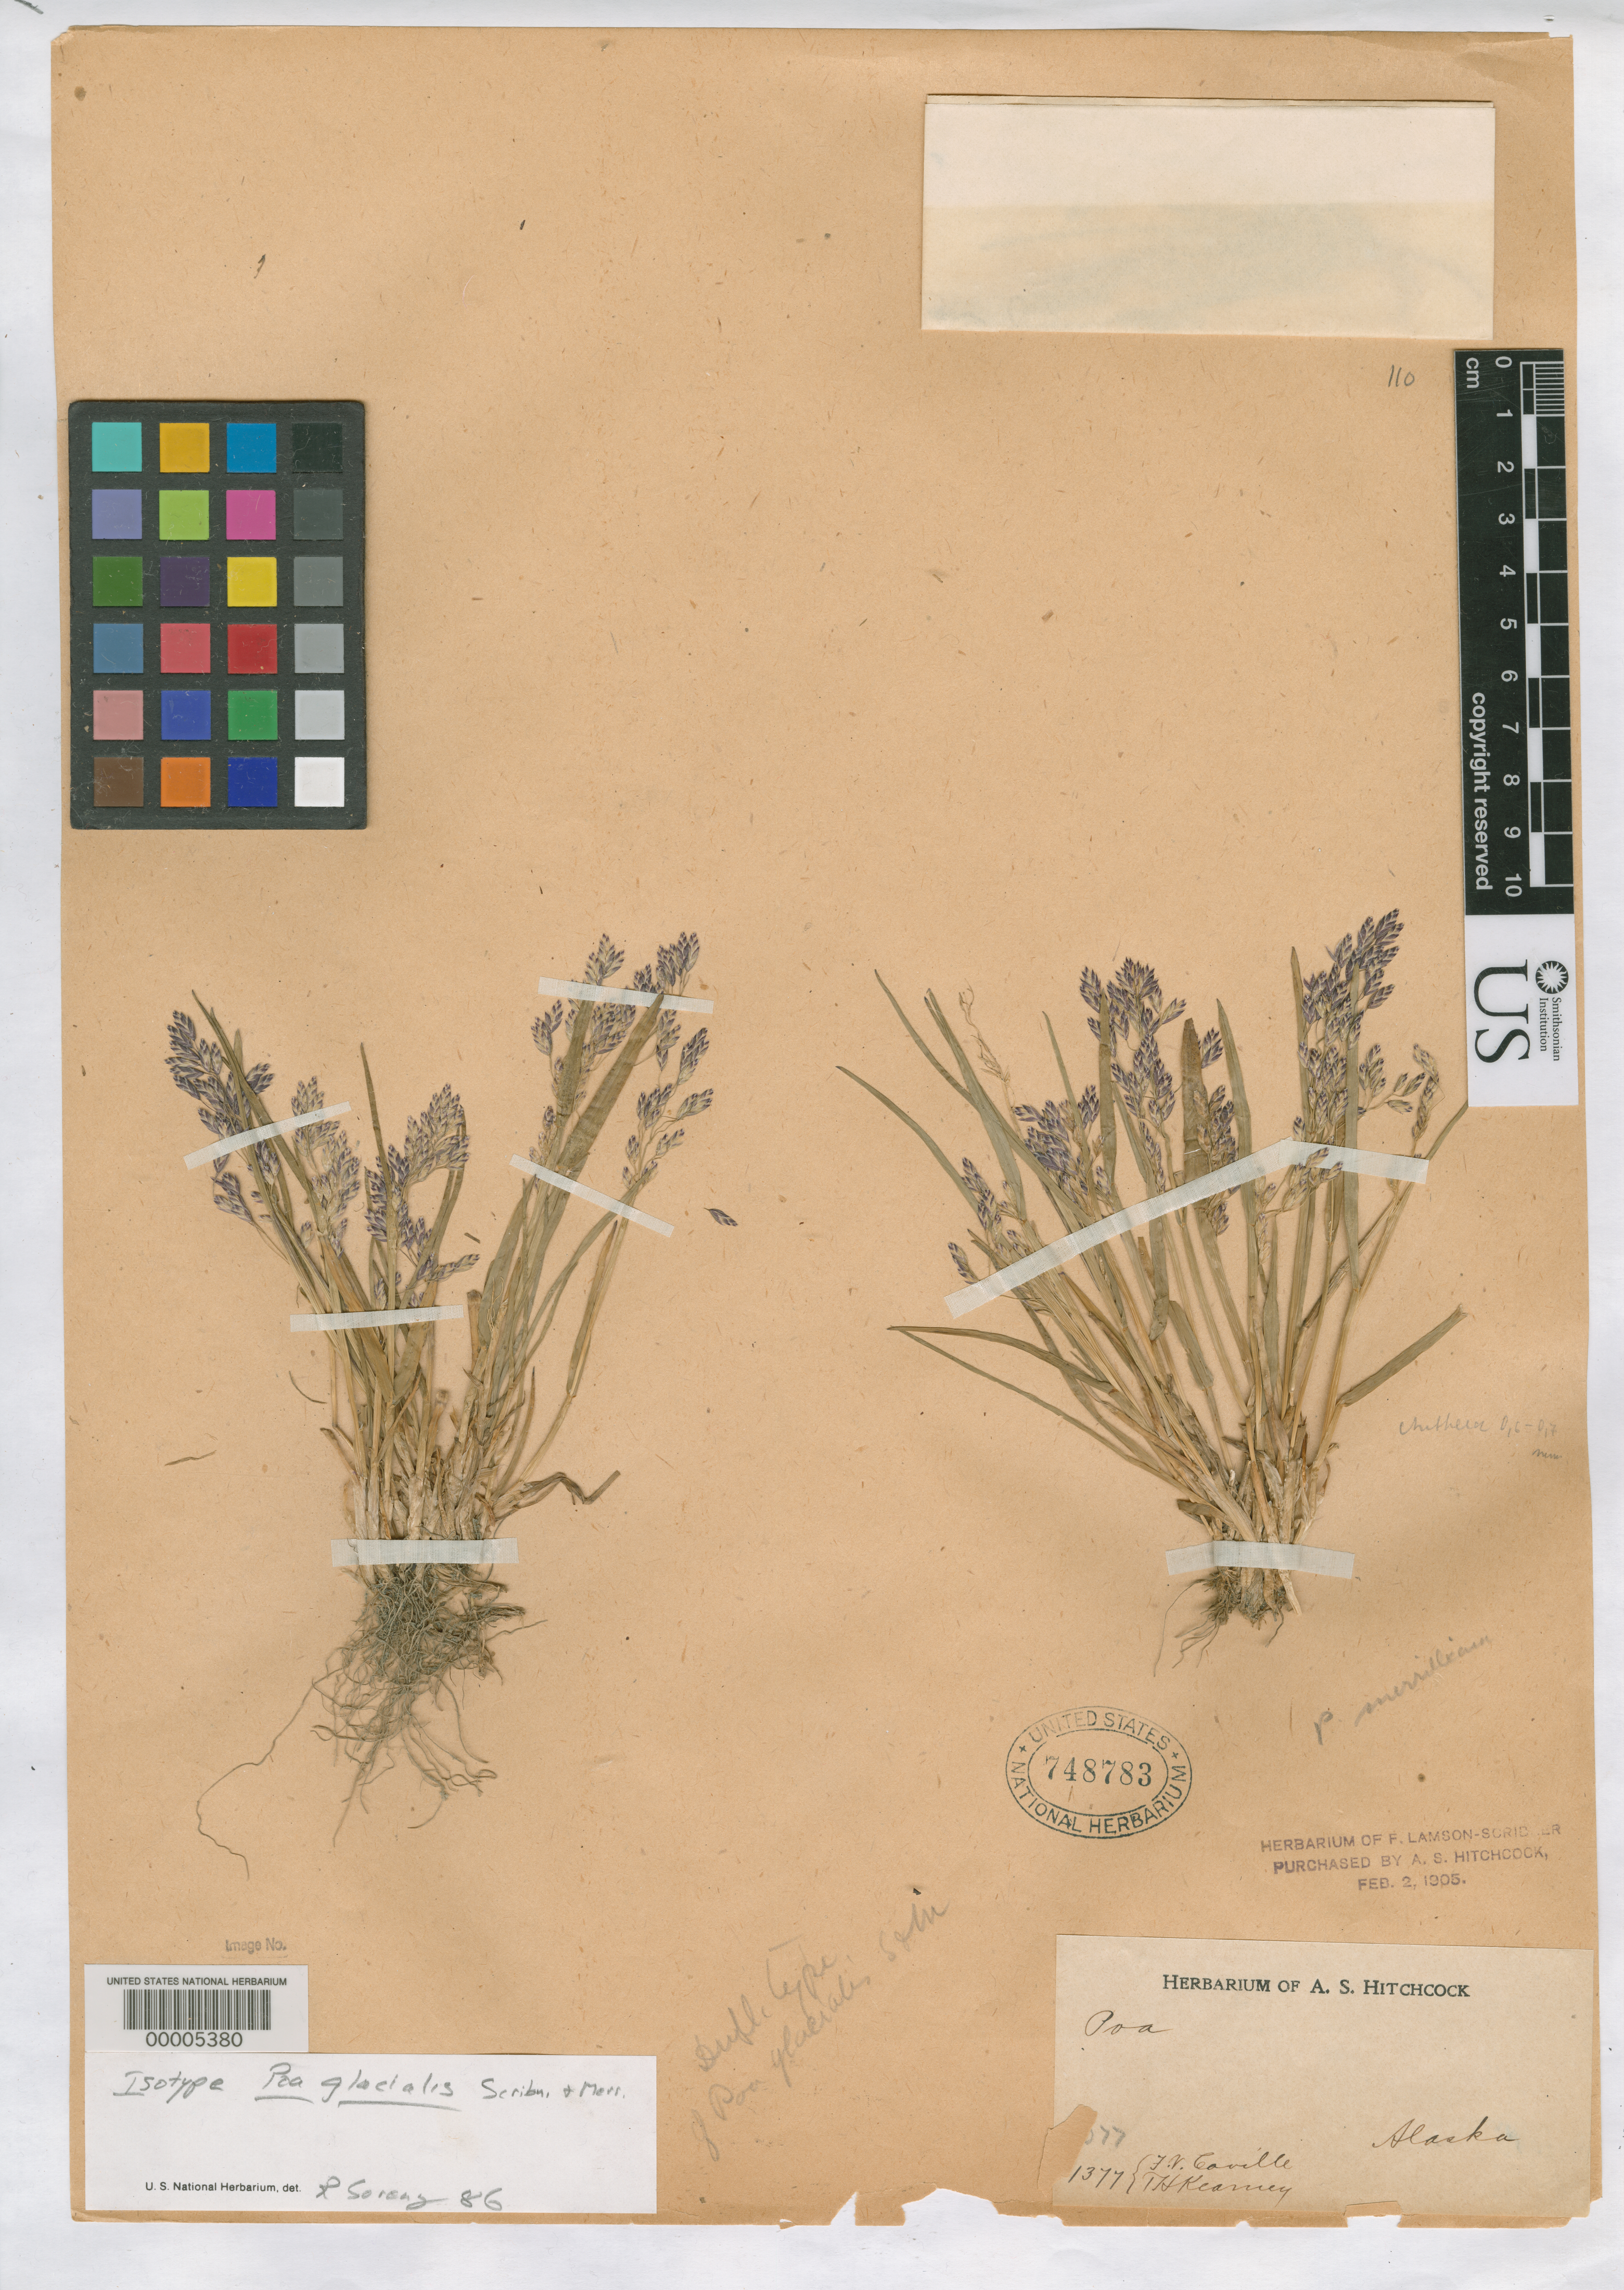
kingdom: Plantae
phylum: Tracheophyta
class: Liliopsida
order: Poales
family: Poaceae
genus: Poa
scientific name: Poa glacialis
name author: Scribn. & Merr.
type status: Isotype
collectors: F. V. Coville & T. H. Kearney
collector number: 1077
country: United States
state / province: Alaska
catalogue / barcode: US 748783